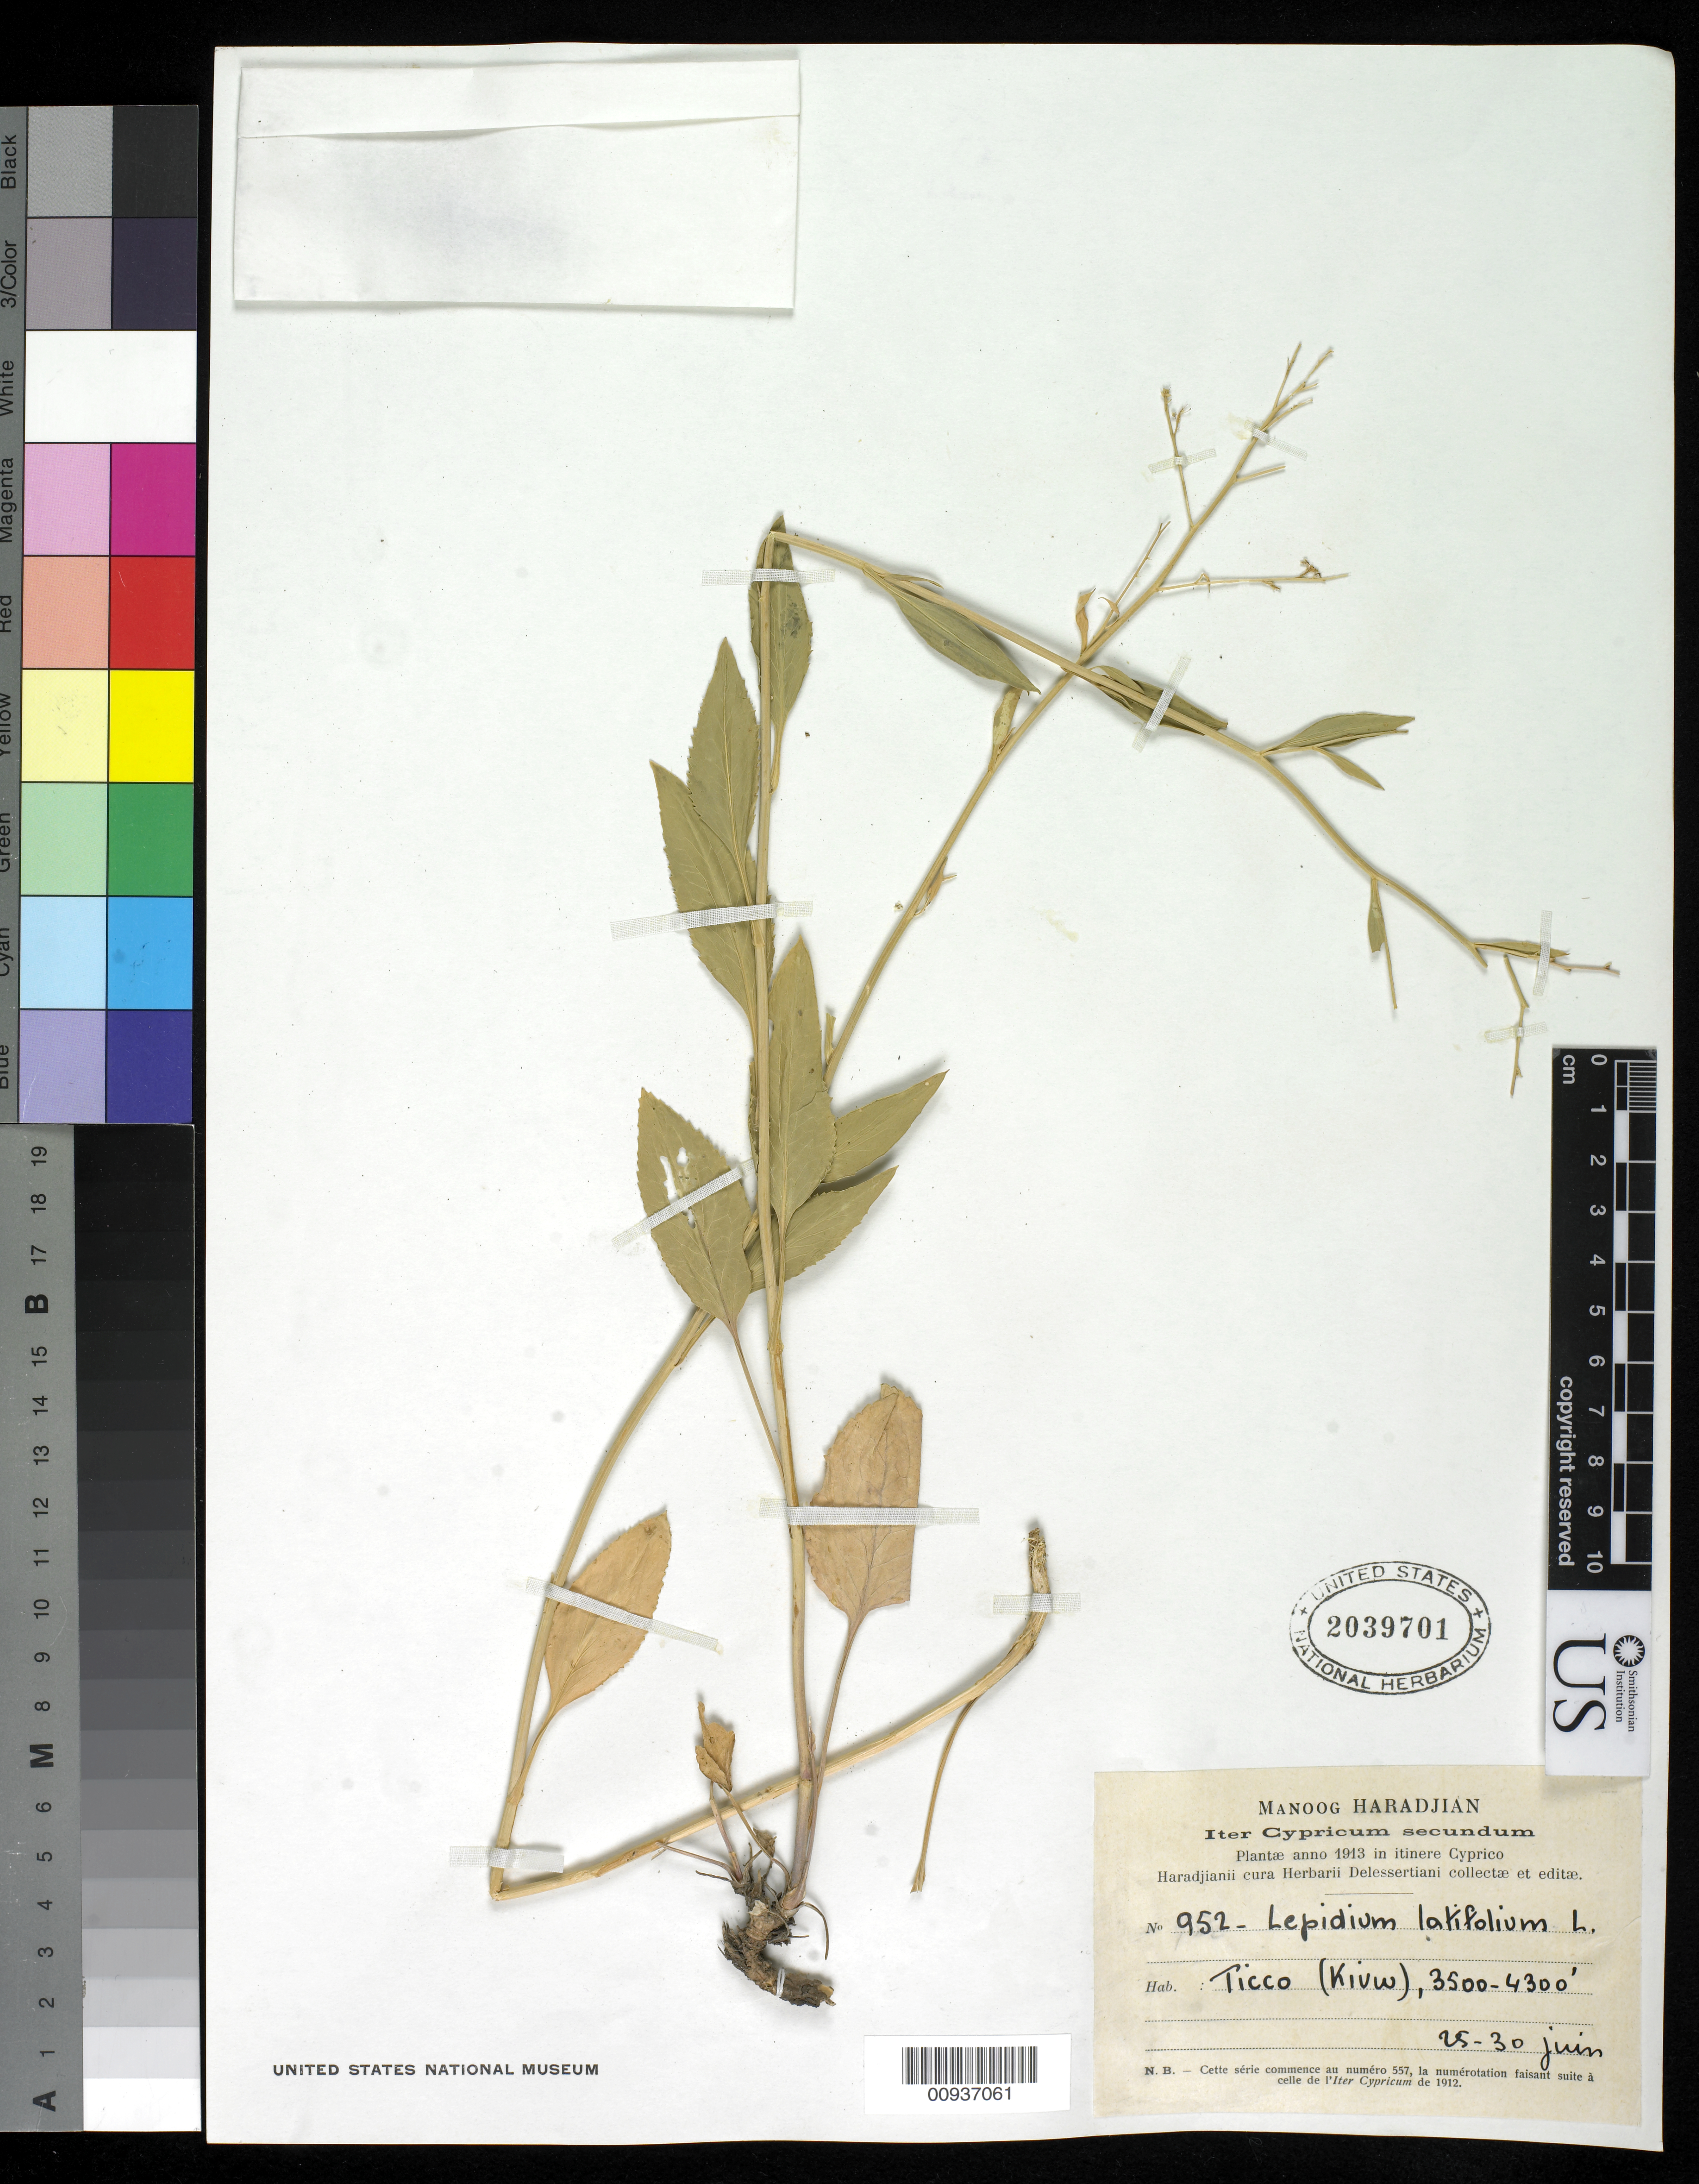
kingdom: Plantae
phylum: Tracheophyta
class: Magnoliopsida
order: Brassicales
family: Brassicaceae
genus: Lepidium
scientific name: Lepidium latifolium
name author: L.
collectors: M. Haradjian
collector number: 952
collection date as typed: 25 Jun 1913 to 30 Jun 1913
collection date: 1913-06-25/1913-06-30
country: Cyprus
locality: Ticco (Kivw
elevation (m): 1067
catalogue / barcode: US 2039701